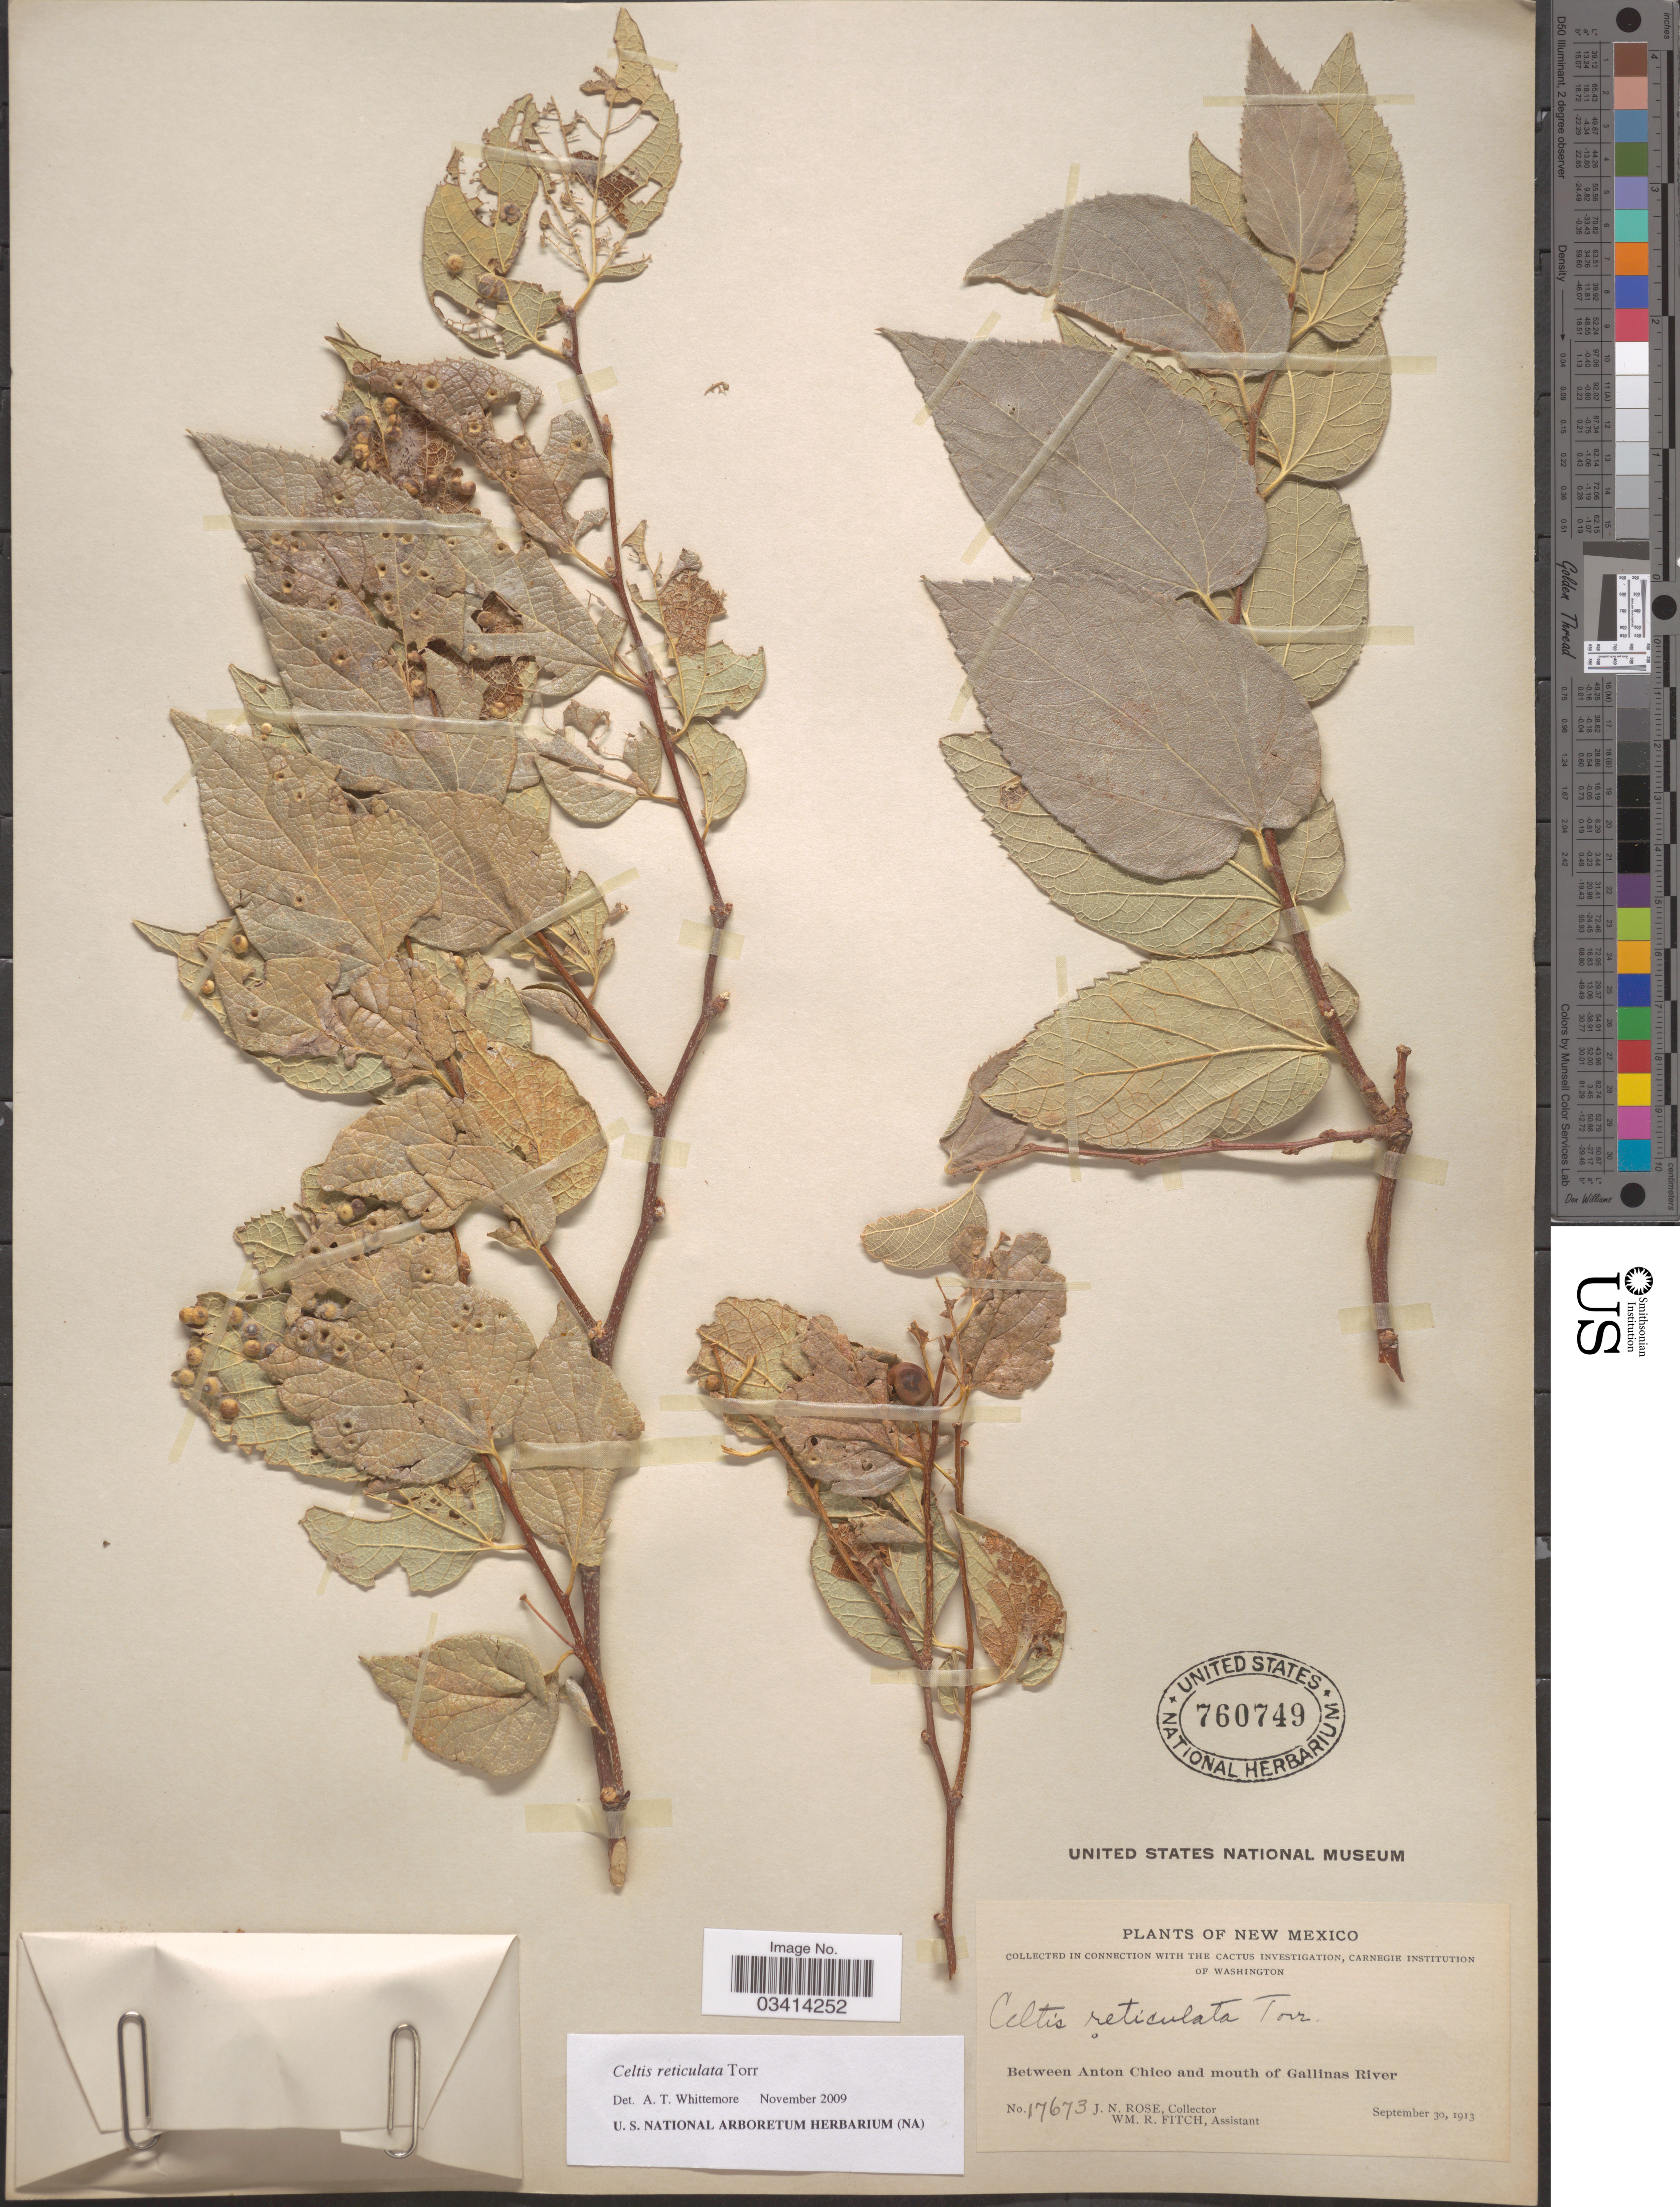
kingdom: Plantae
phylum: Tracheophyta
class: Magnoliopsida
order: Rosales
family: Cannabaceae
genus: Celtis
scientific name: Celtis reticulata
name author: Torr.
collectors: J. N. Rose & W. R. Fitch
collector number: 17673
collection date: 1913-09-30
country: United States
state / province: New Mexico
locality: Between Anton Chico and mouth of Gallinas River.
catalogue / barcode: US 760749